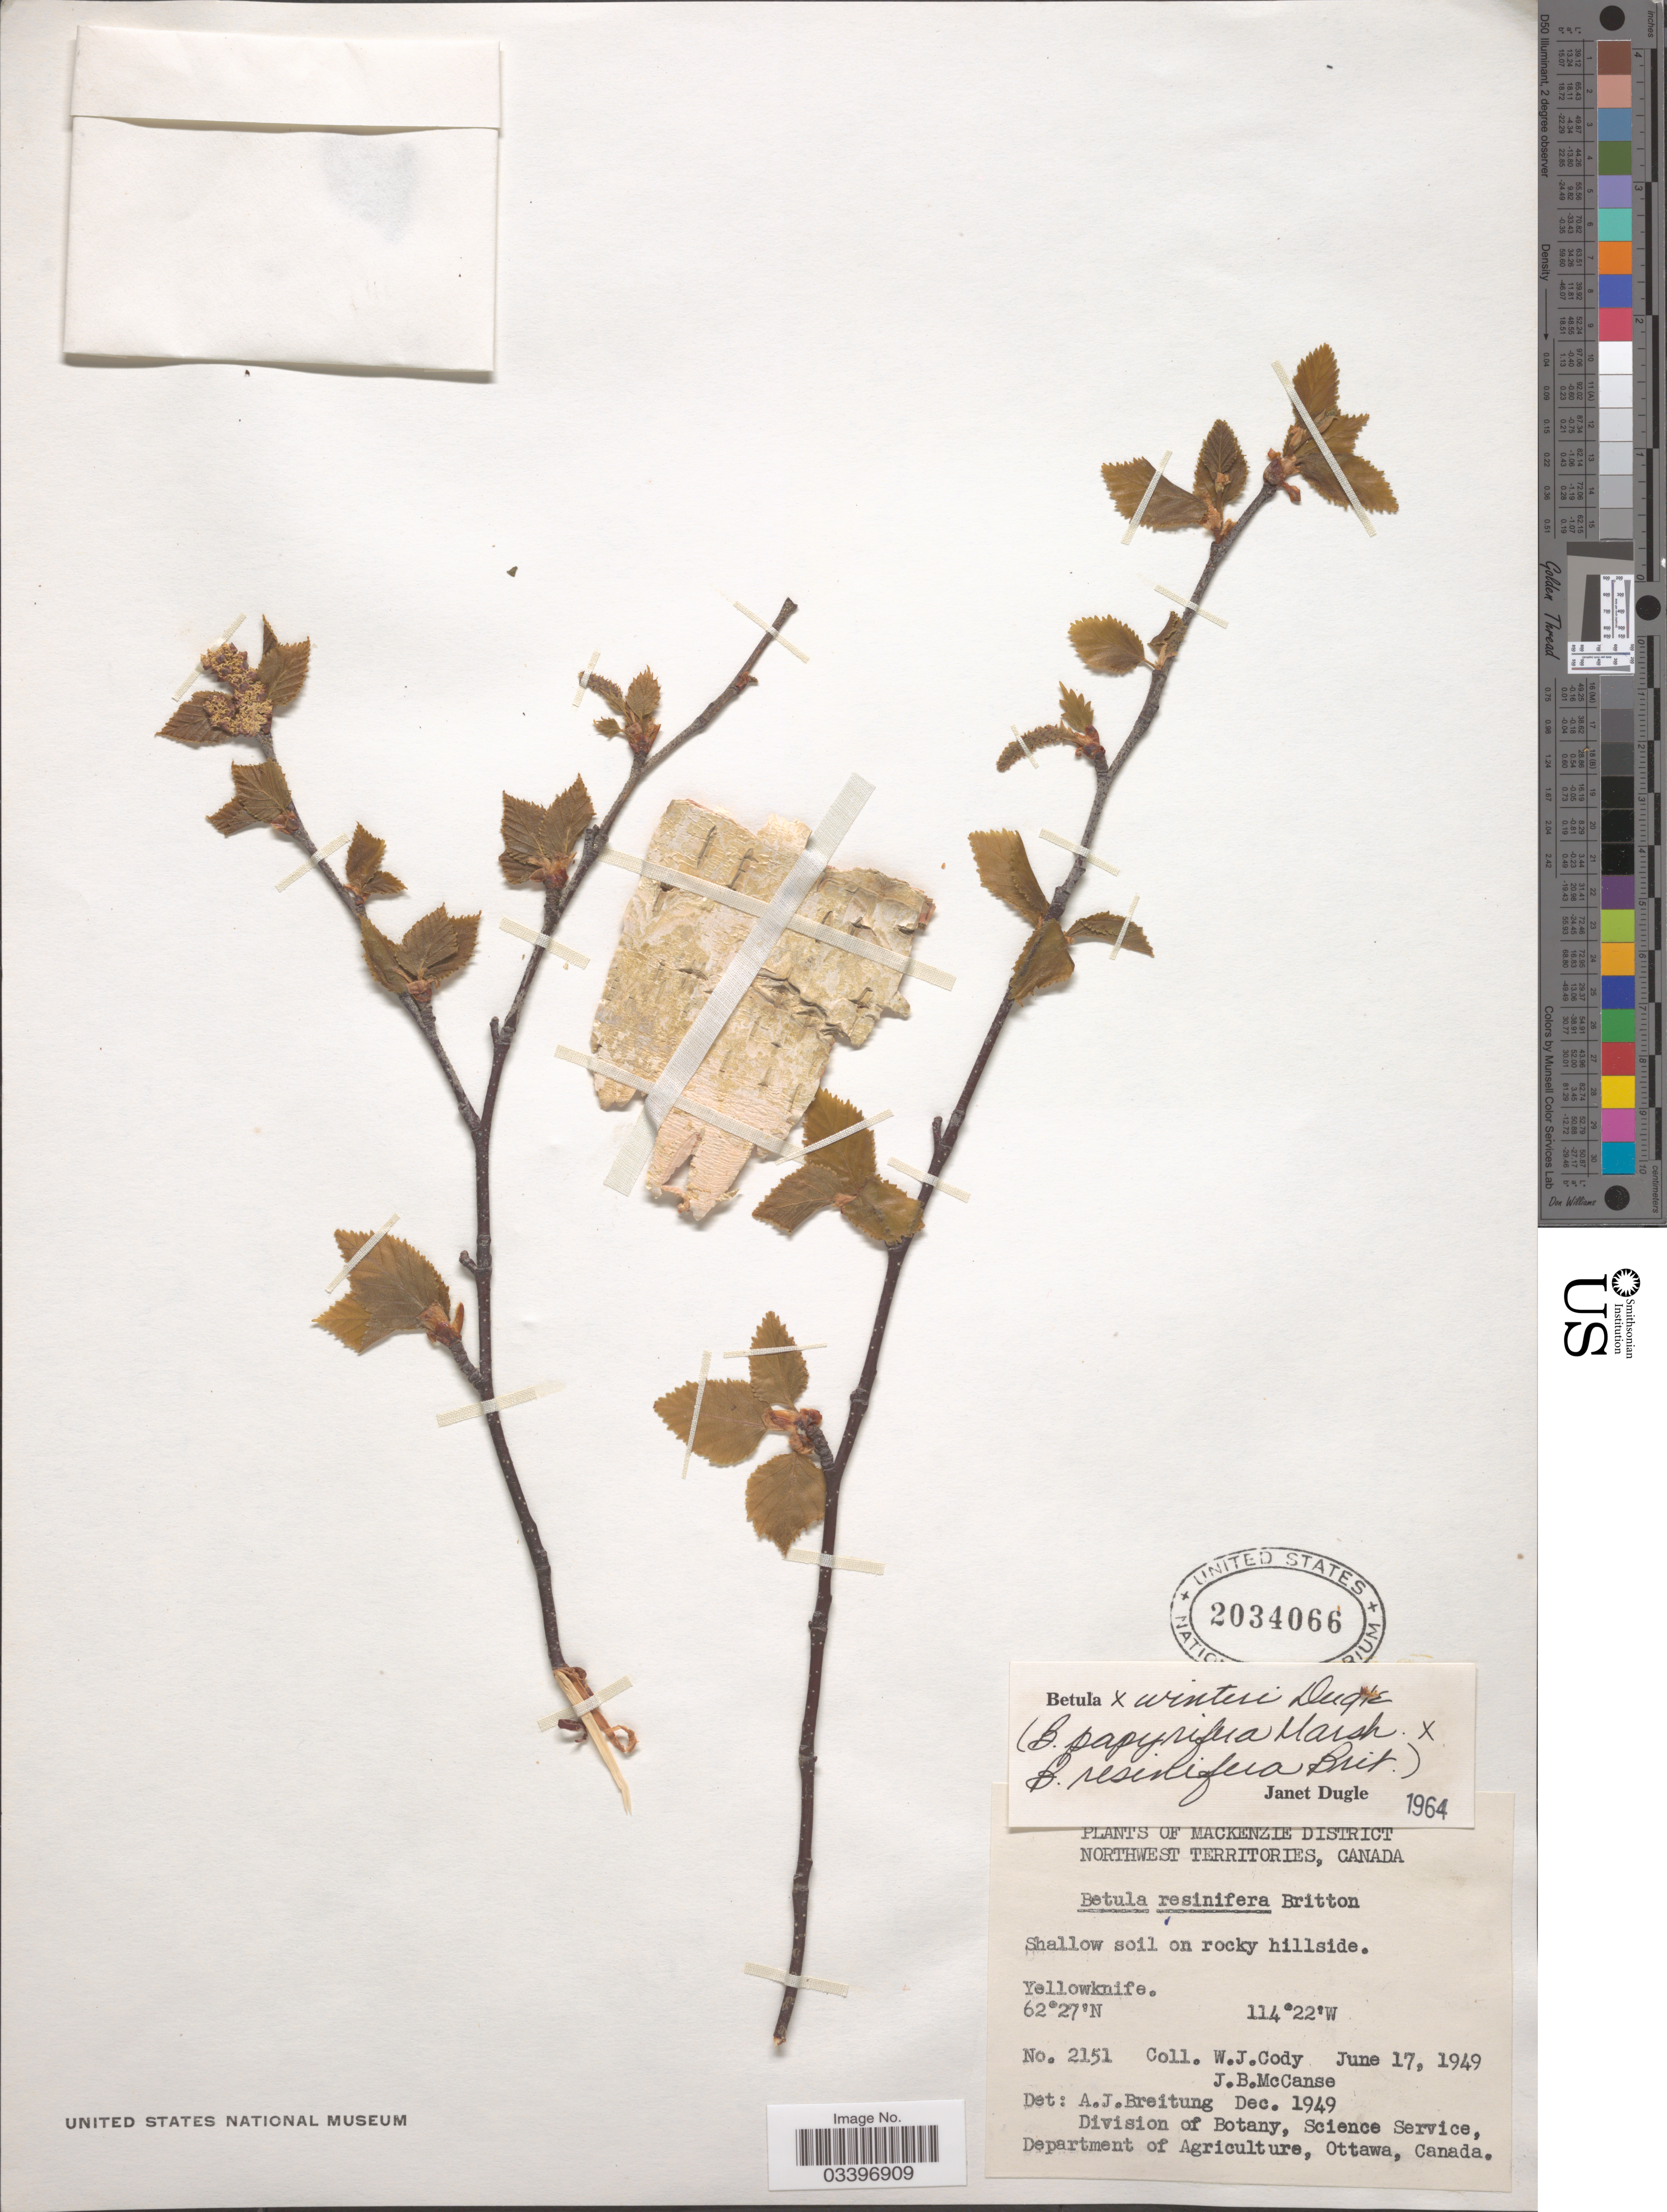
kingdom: Plantae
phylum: Tracheophyta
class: Magnoliopsida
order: Fagales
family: Betulaceae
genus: Betula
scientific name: Betula x winteri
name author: Dugle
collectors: W. Cody & J. McCanse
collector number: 2151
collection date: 1949-06-17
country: Canada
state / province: Northwest Territories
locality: Mackenzie District. Yellowknife.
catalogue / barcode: US 2034066